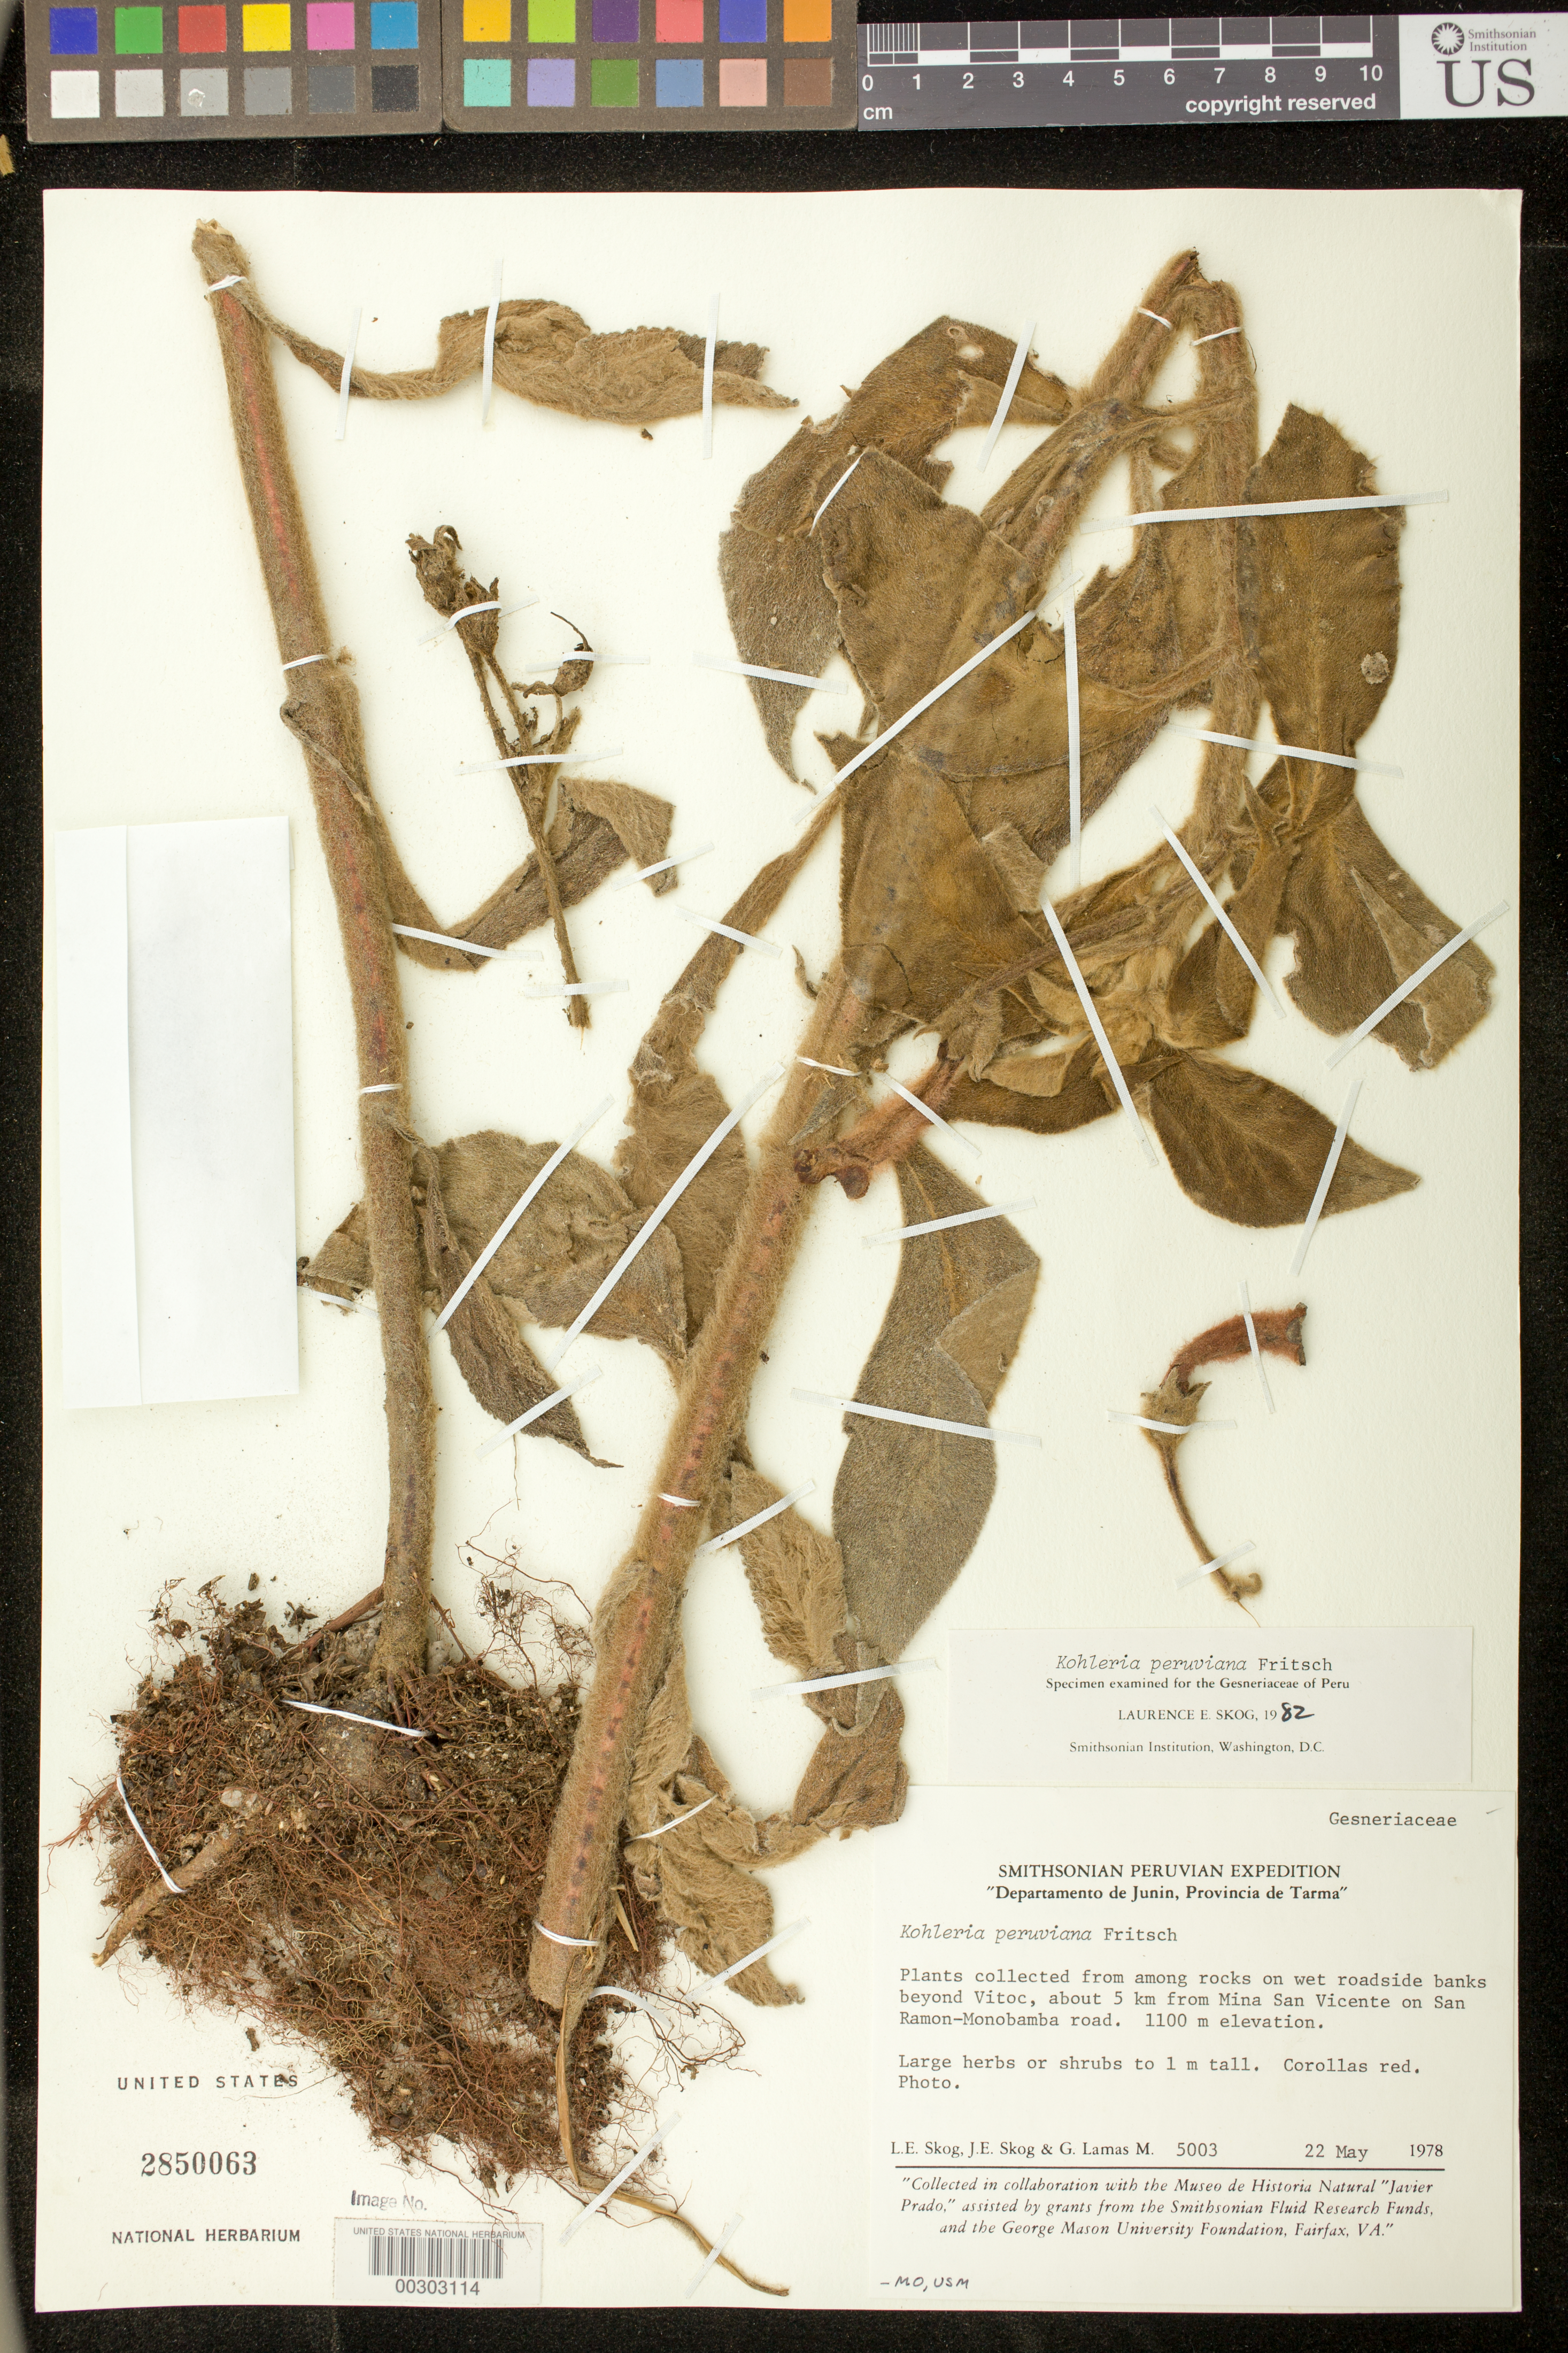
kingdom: Plantae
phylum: Tracheophyta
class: Magnoliopsida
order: Lamiales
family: Gesneriaceae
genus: Kohleria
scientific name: Kohleria peruviana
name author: Fritsch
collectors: L. E. Skog, J. E. Skog & G. Lamas M.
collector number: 5003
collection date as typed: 22 May 1978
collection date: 1978-05-22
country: Peru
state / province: Junín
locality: Prov. Tarma; about 5 km from mina San Vicente on San Ramon-Monbamba road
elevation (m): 1100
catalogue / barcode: US 2850063